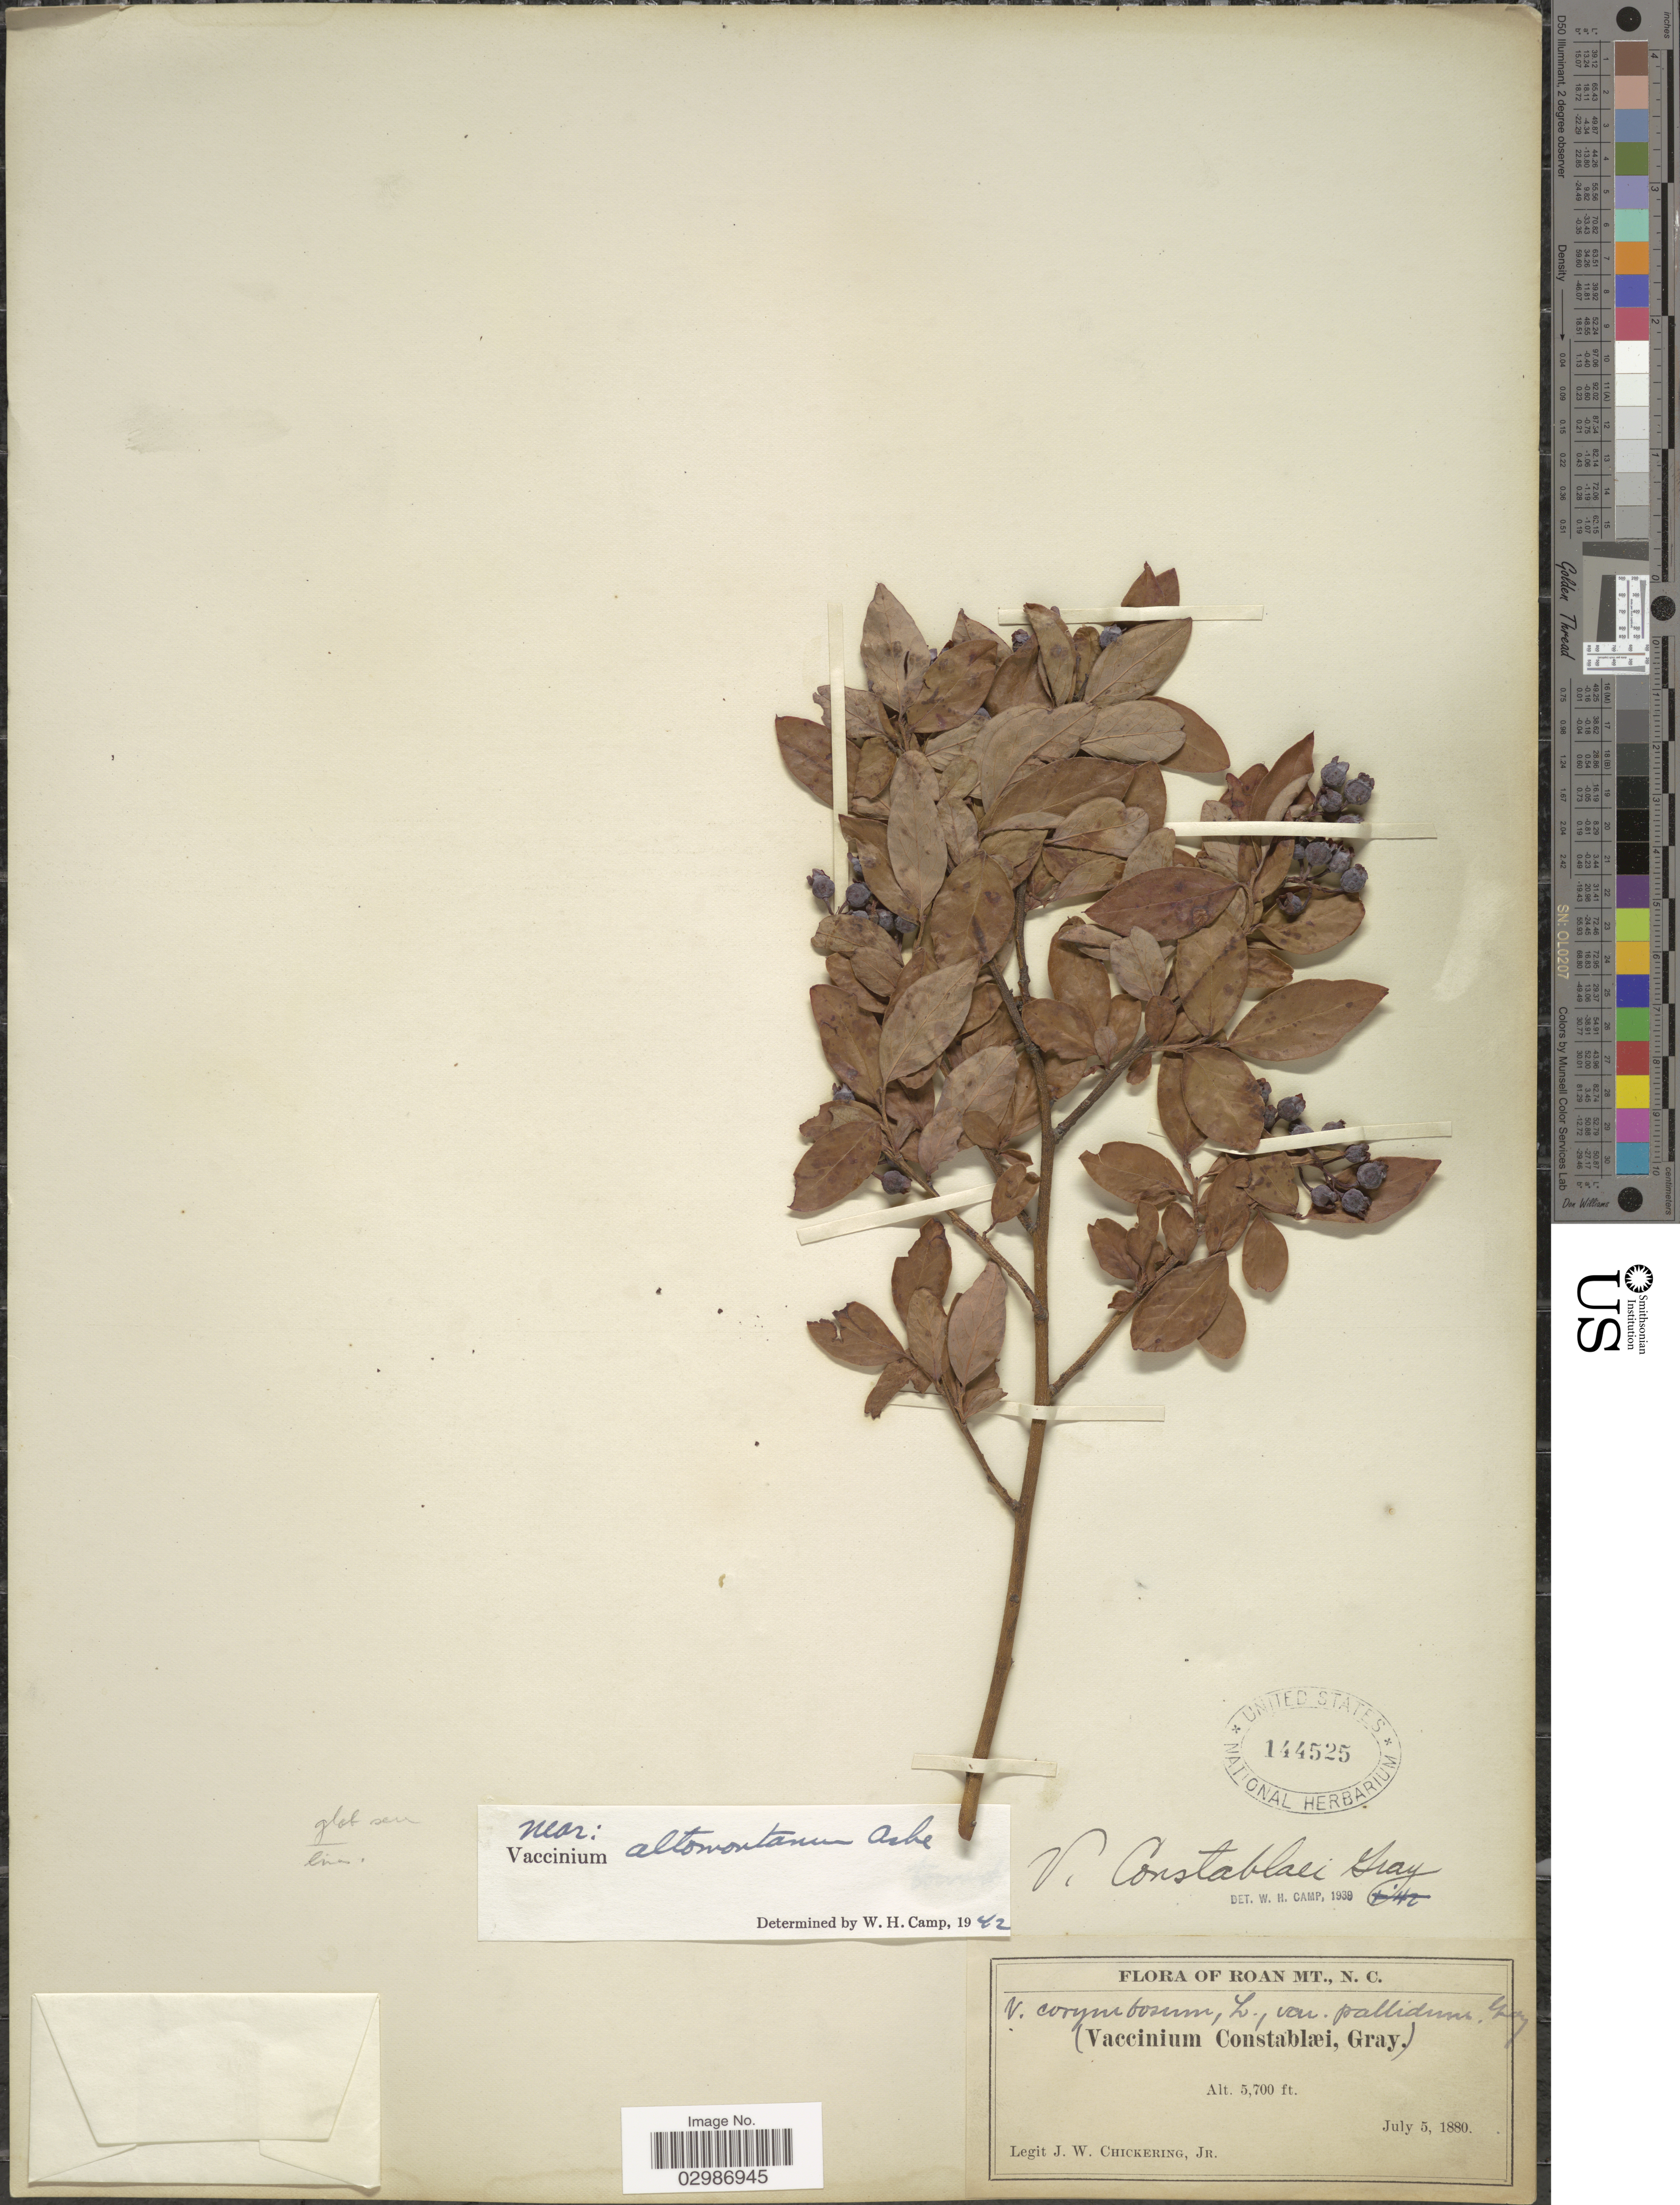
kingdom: Plantae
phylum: Tracheophyta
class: Magnoliopsida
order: Ericales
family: Ericaceae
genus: Vaccinium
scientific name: Vaccinium altomontanum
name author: Ashe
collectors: J. Chickering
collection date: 1880-07-05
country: United States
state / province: North Carolina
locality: Roan Mt.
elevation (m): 1737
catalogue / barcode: US 144525